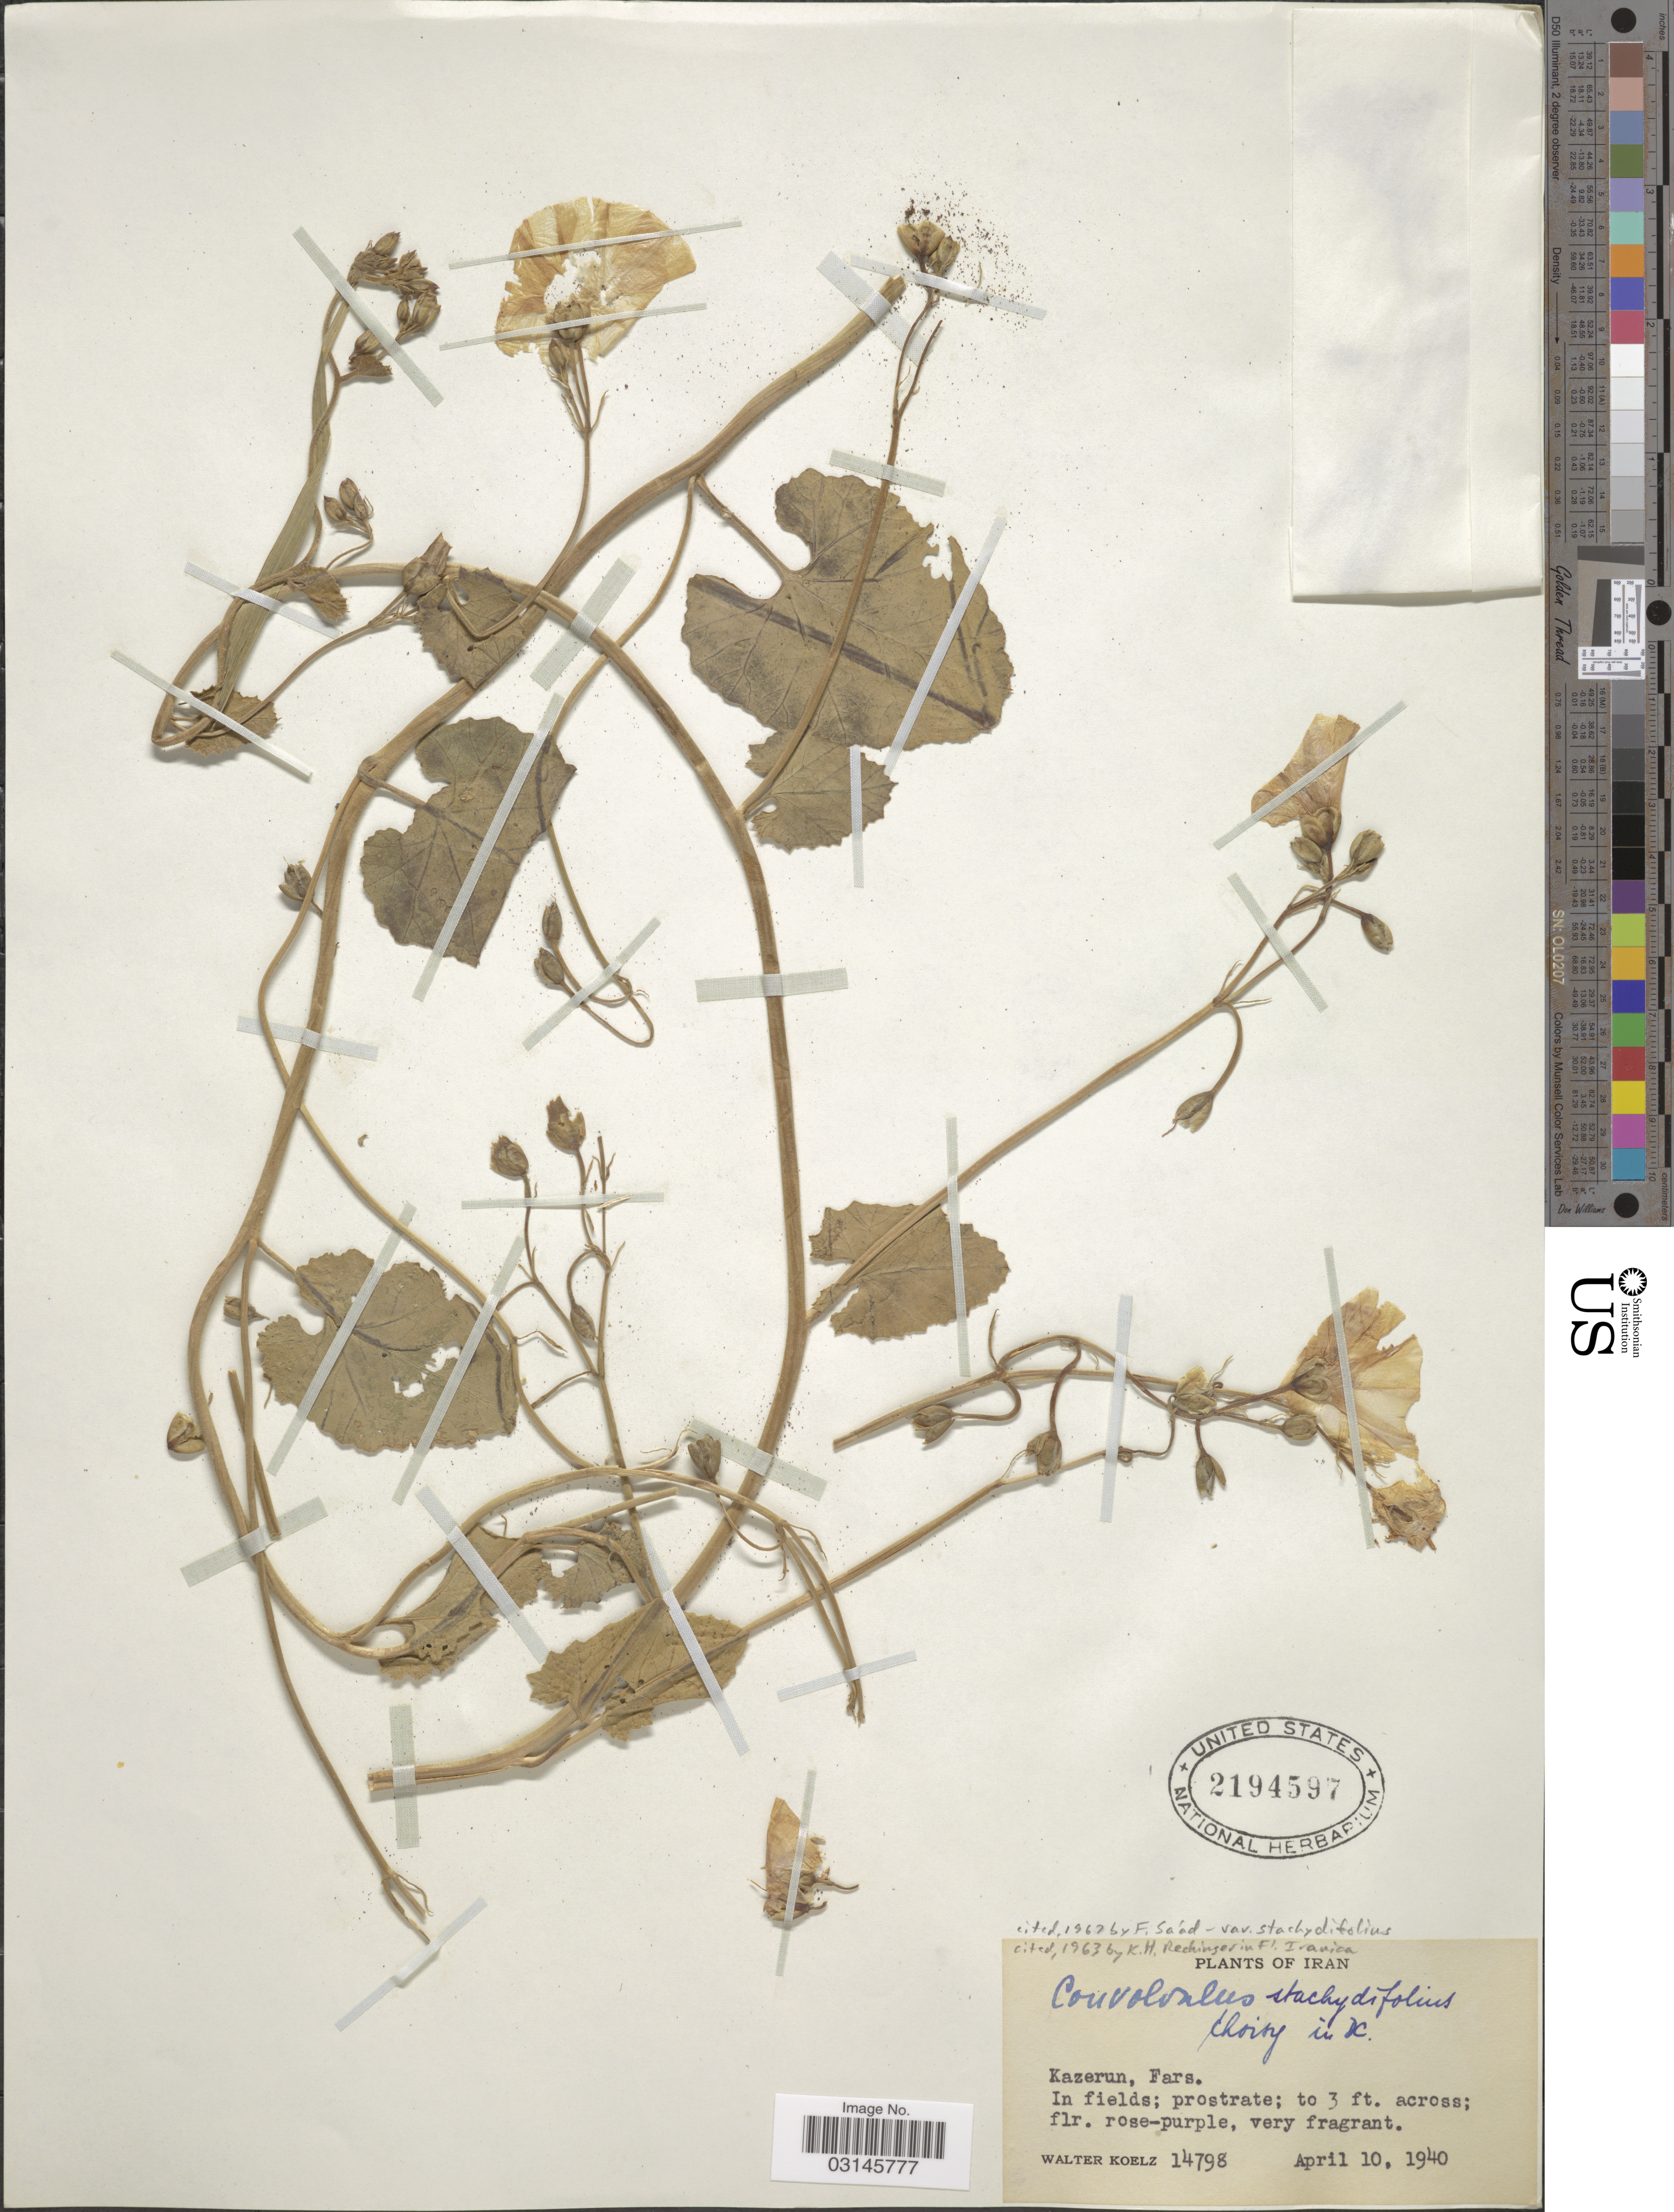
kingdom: Plantae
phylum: Tracheophyta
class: Magnoliopsida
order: Solanales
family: Convolvulaceae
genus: Convolvulus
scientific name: Convolvulus stachydifolius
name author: Choisy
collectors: W. N. Koelz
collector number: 14798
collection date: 1940-04-10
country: Iran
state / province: Fars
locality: Kazerun, Fars.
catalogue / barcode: US 2194597